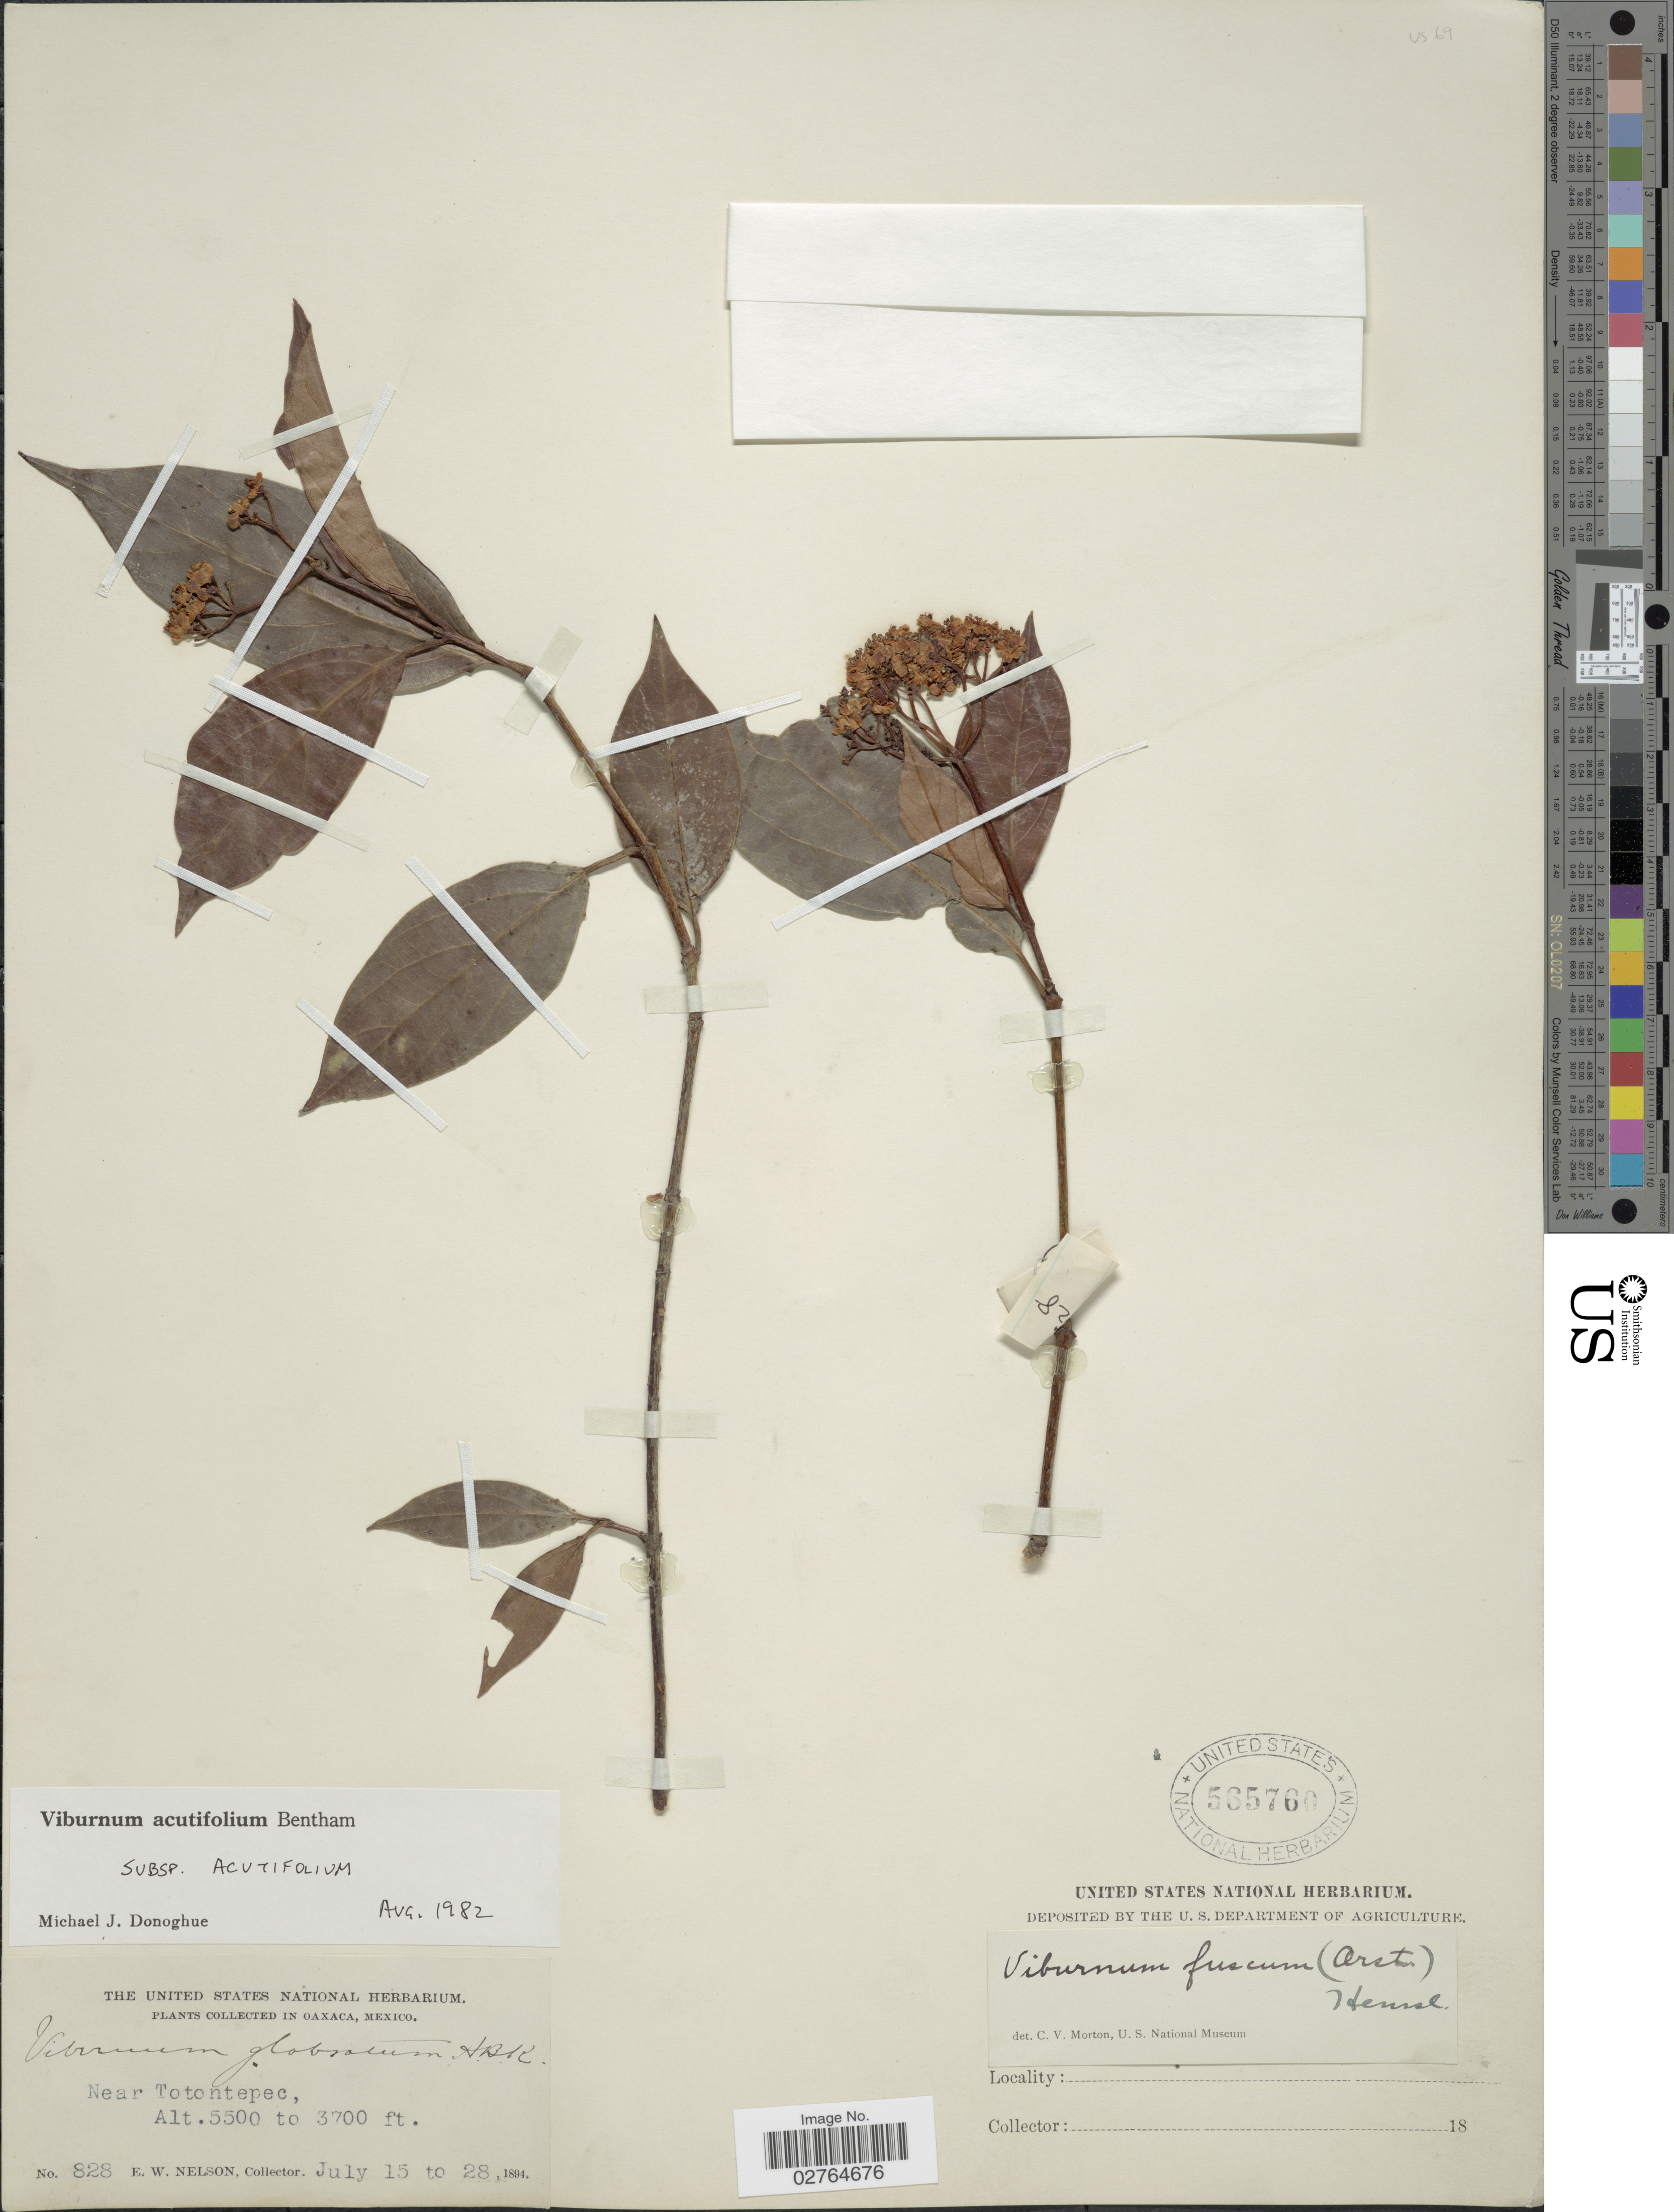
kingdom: Plantae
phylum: Tracheophyta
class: Magnoliopsida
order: Dipsacales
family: Viburnaceae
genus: Viburnum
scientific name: Viburnum acutifolium subsp. acutifolium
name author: Benth.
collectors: E. W. Nelson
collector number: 828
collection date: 1894-07-15/1894-07-28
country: Mexico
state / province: Oaxaca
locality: Near Totontepec.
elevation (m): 1128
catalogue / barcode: US 565760